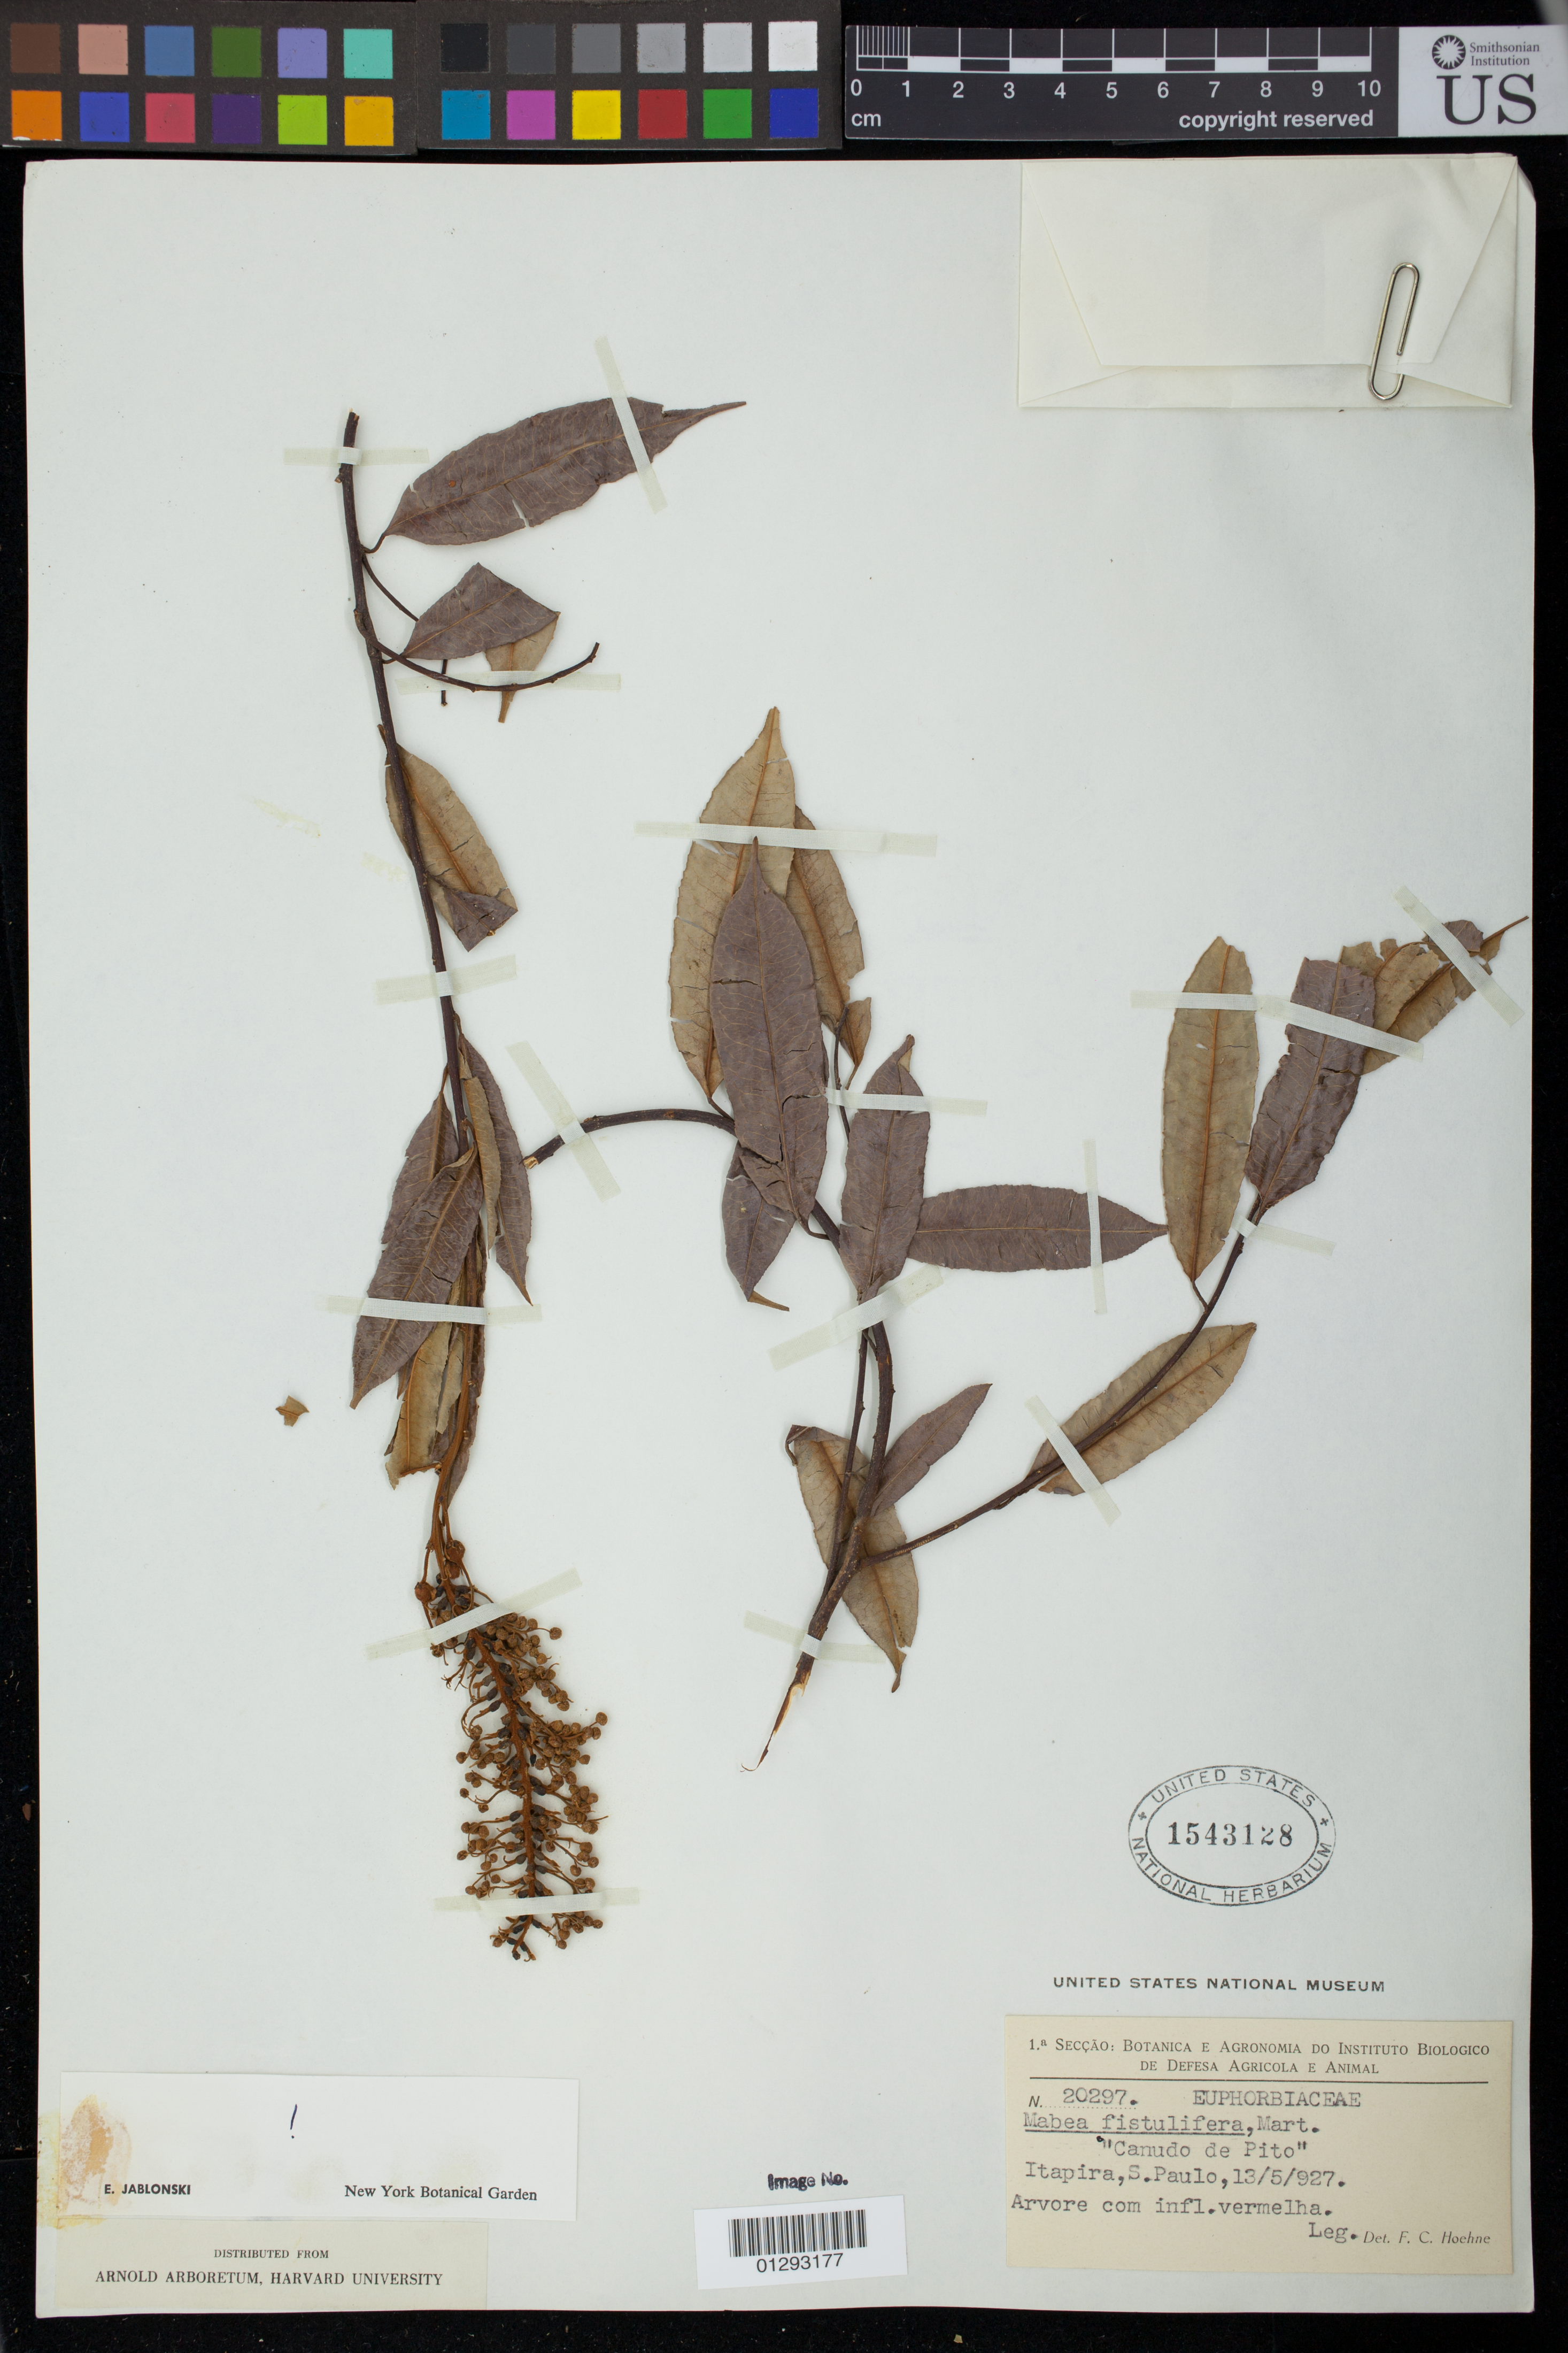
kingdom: Plantae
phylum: Tracheophyta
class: Magnoliopsida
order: Malpighiales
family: Euphorbiaceae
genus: Mabea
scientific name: Mabea fistulifera subsp. fistulifera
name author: Mart.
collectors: F. C. Hoehne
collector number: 20297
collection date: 1927-05-13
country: Brazil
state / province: Sao Paulo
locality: Itapira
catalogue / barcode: US 1543128